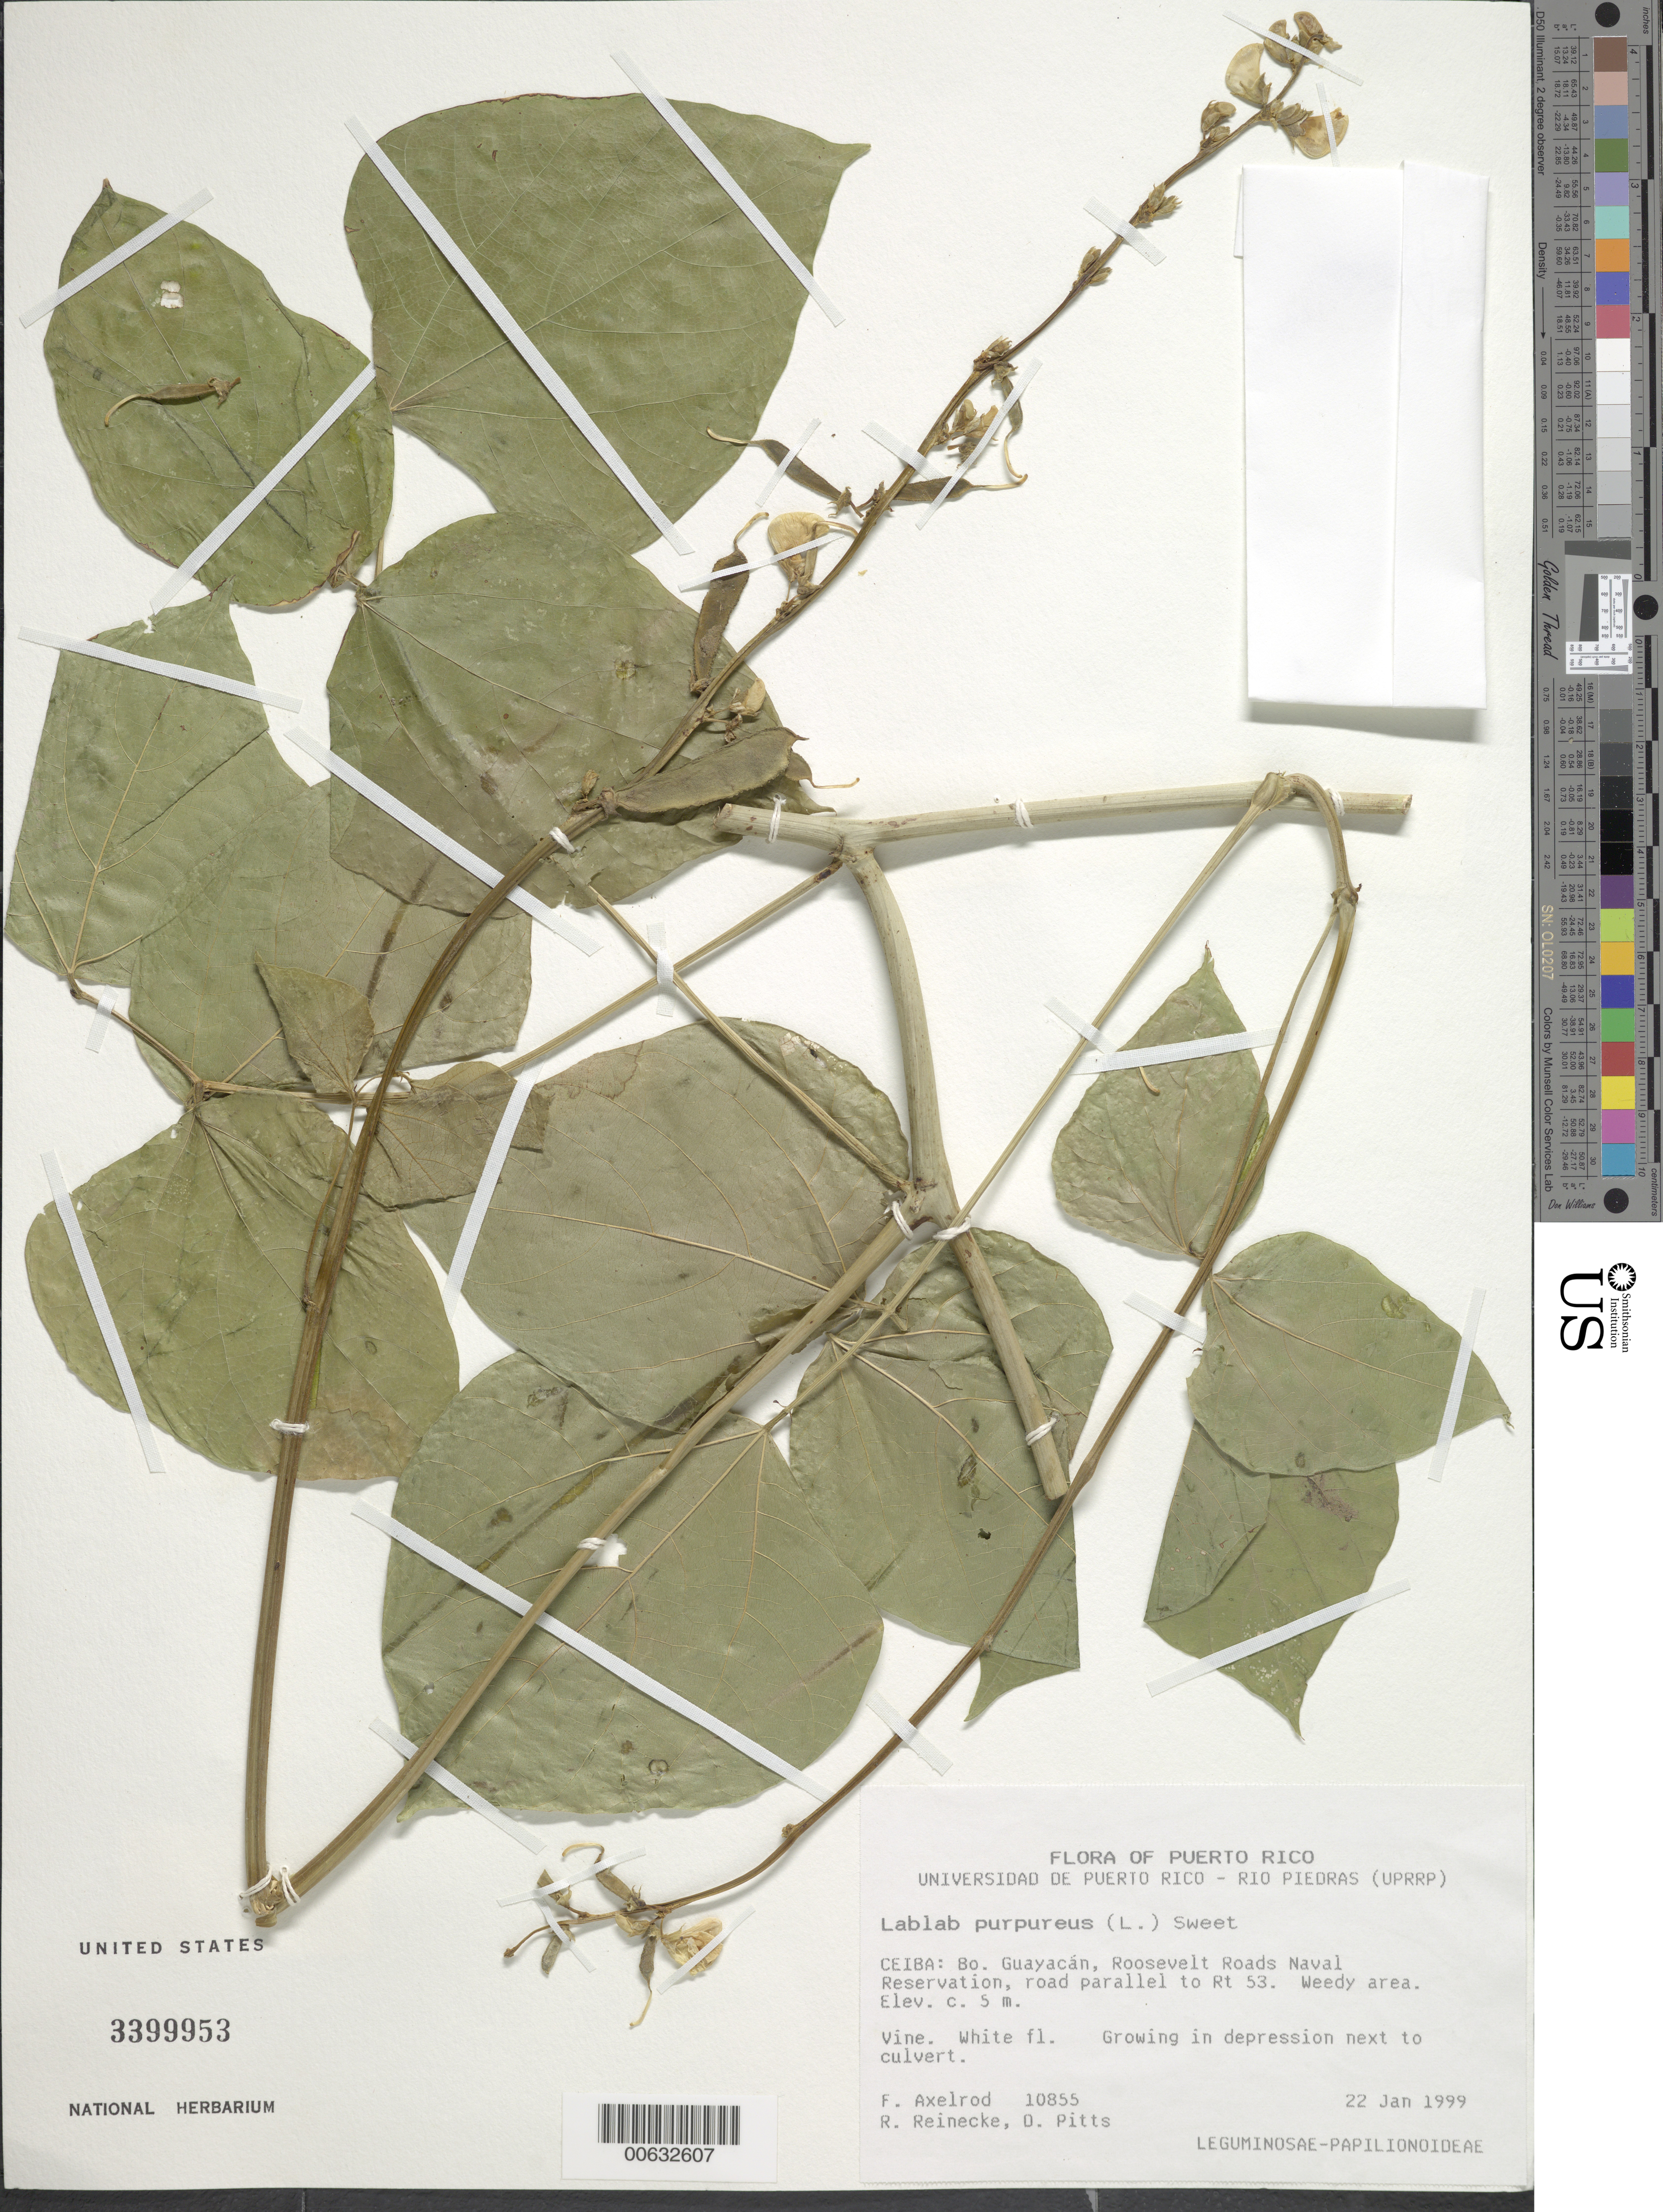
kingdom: Plantae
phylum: Tracheophyta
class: Magnoliopsida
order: Fabales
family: Fabaceae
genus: Lablab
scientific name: Lablab purpureus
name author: (L.) Sweet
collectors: F. S. Axelrod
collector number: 10855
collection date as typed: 22 Jan 1999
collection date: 1999-01-22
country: Puerto Rico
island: Greater Antilles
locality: Ceiba: Bo. Guayacán, Roosevelt Roads Naval Reservation, road parallel to Rt 53.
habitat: Weedy area.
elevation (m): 5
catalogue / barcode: US 3399953